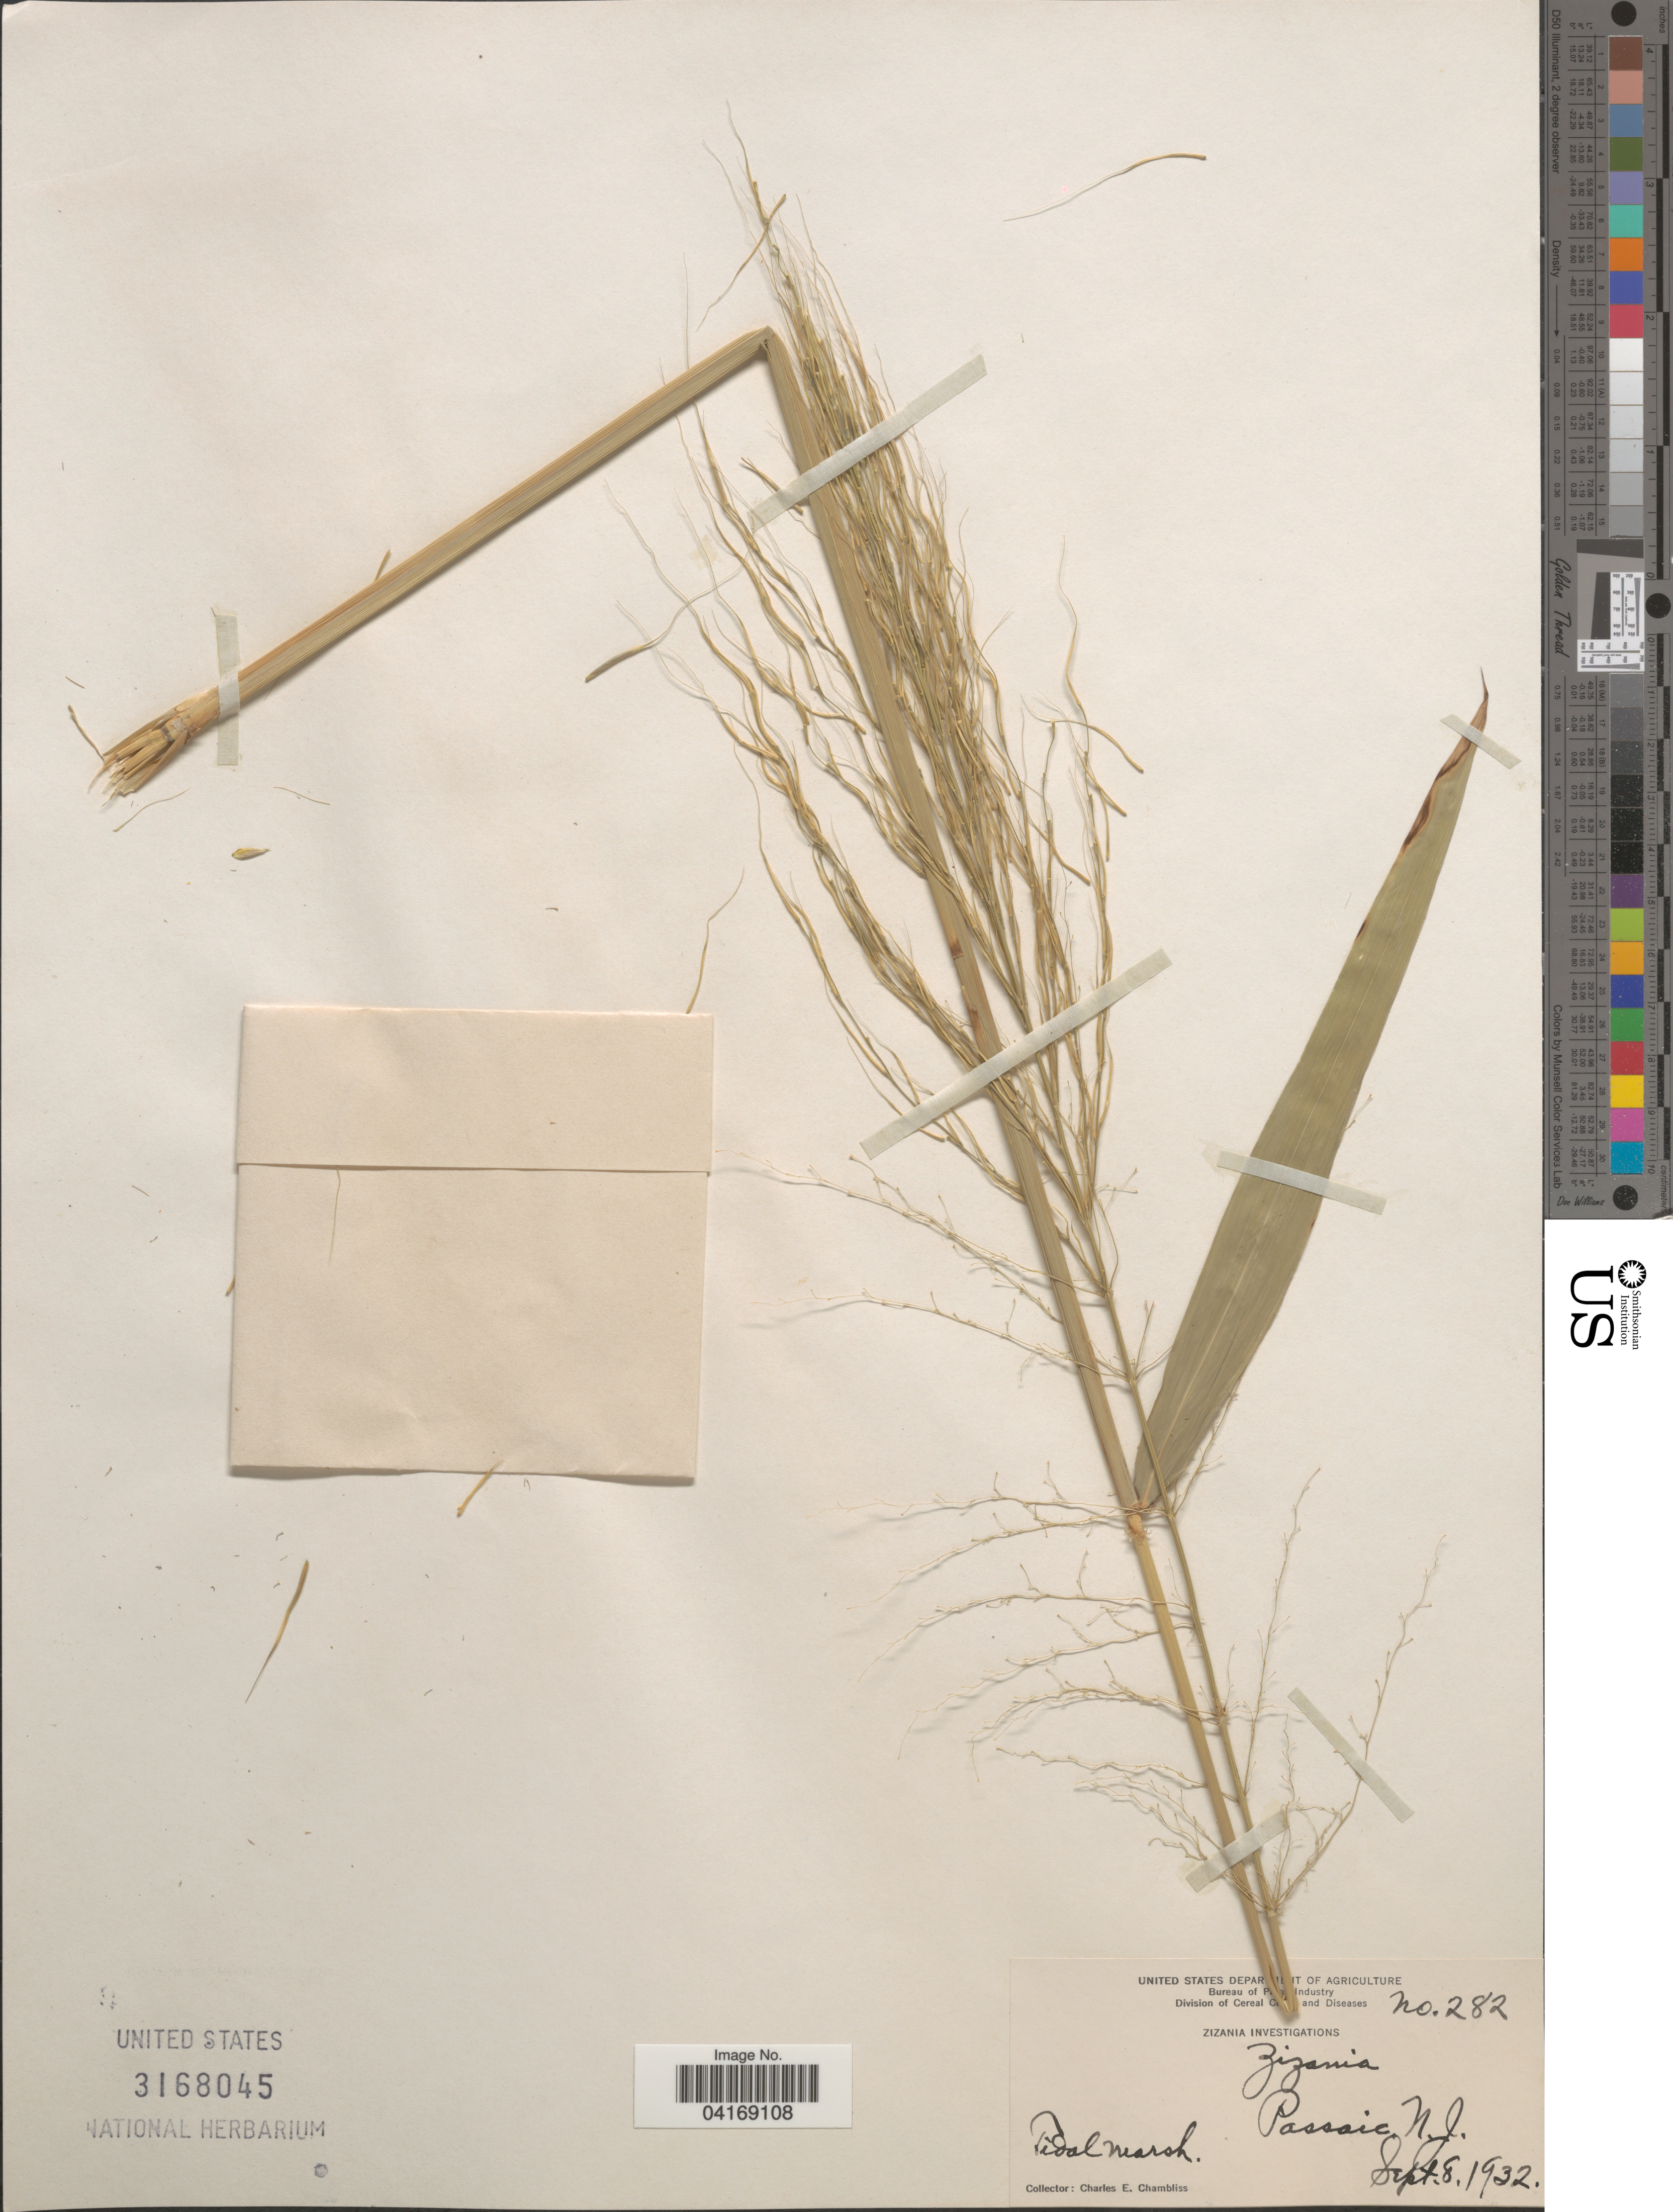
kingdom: Plantae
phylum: Tracheophyta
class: Liliopsida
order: Poales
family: Poaceae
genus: Zizania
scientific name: Zizania sp.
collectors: C. Chambliss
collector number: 282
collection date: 1932-09-08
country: United States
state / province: New Jersey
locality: Passaic.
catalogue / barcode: US 3168045